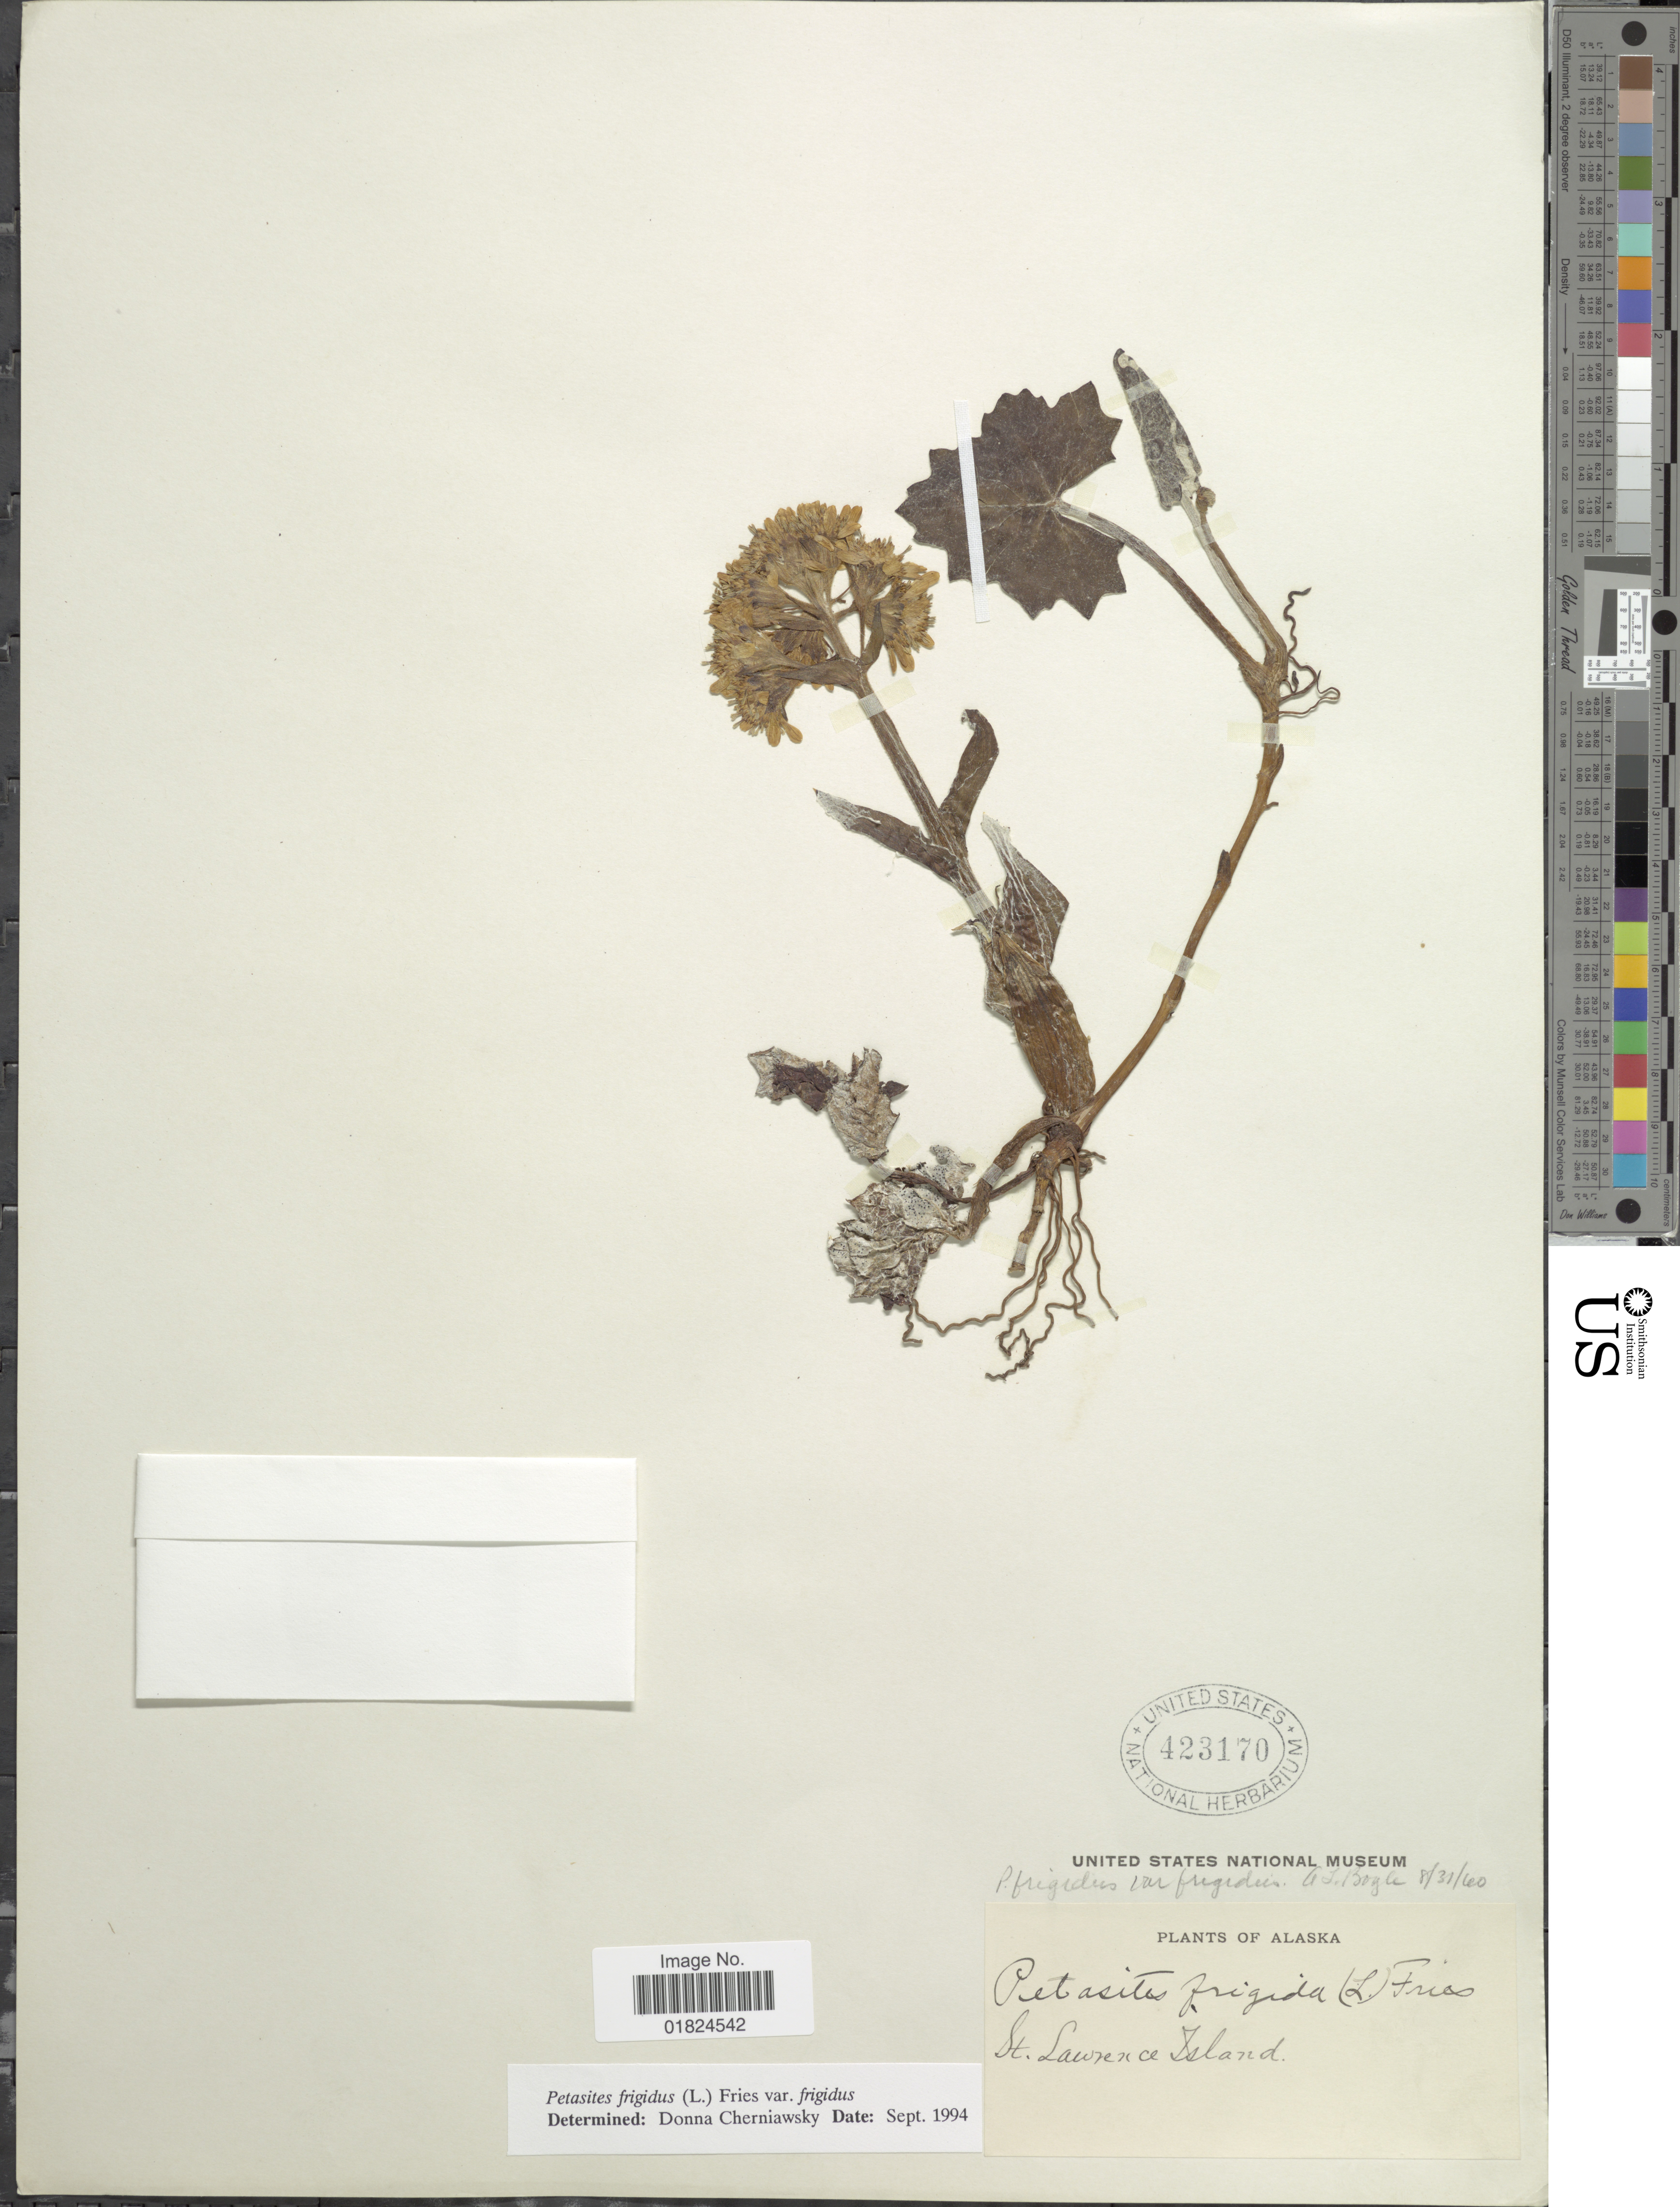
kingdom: Plantae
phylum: Tracheophyta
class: Magnoliopsida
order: Asterales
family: Asteraceae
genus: Petasites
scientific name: Petasites frigidus var. frigidus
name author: (L.) Fr.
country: United States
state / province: Alaska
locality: St. Lawrence Island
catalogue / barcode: US 423170